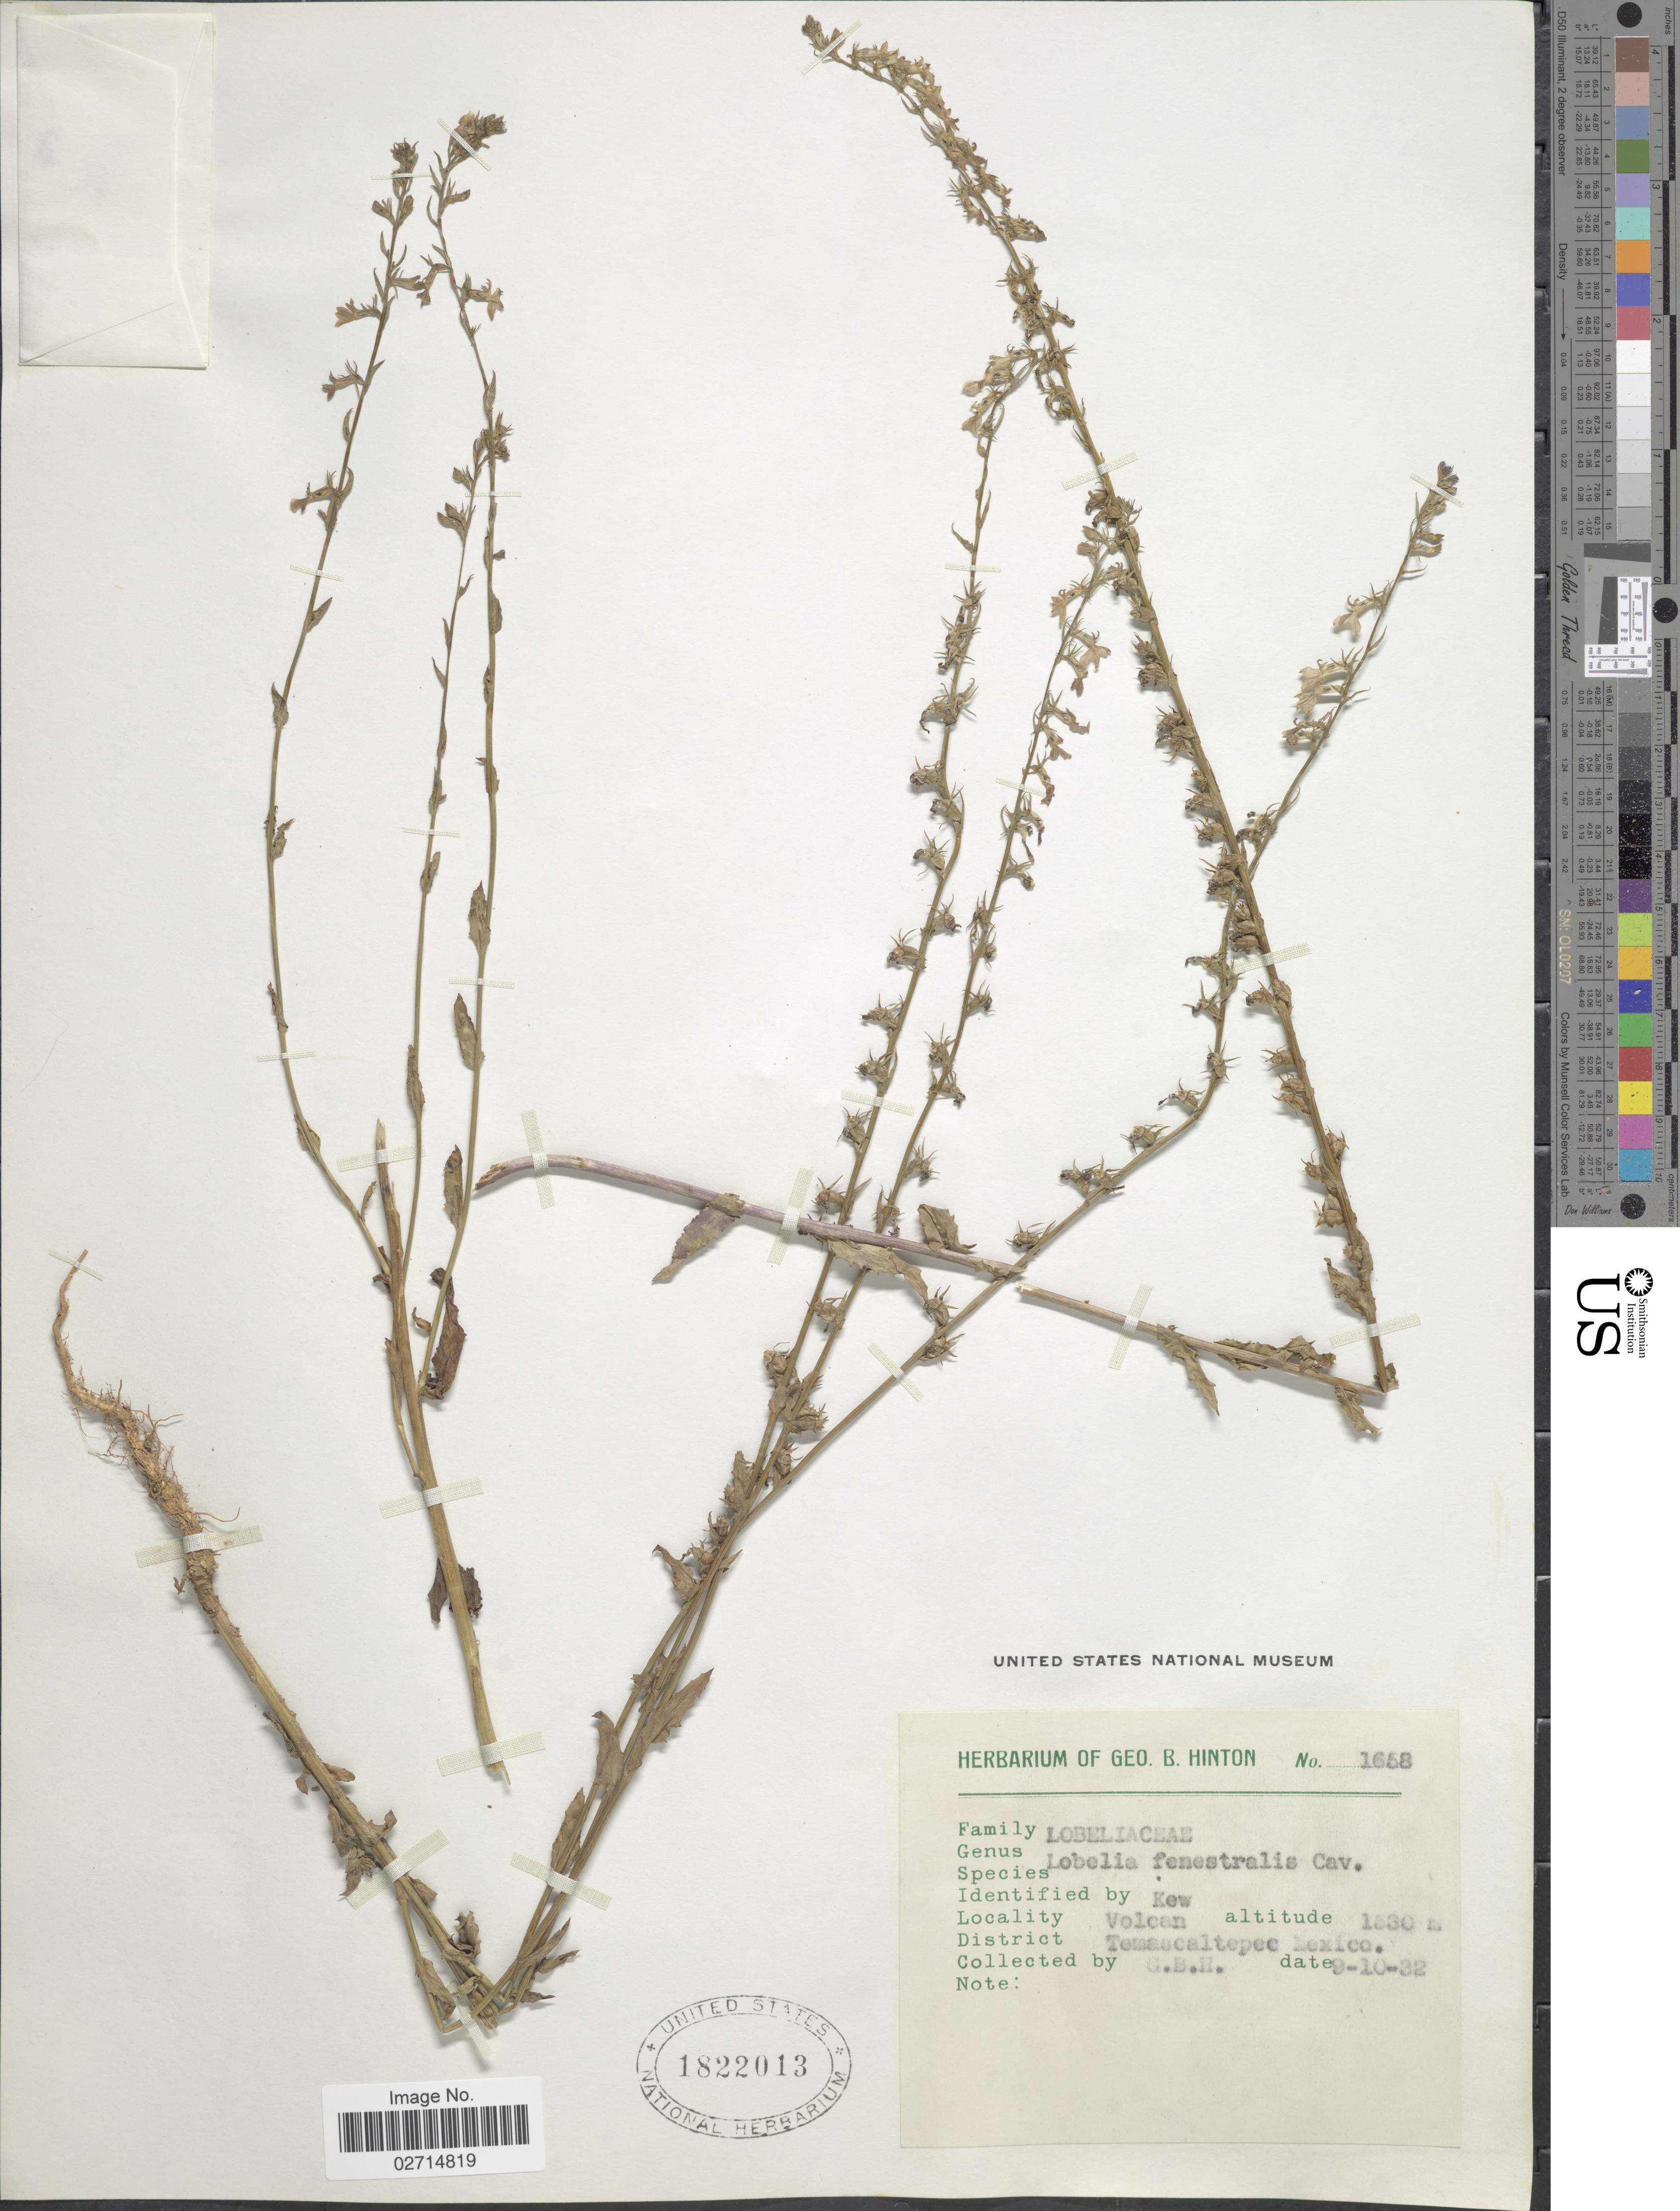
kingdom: Plantae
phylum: Tracheophyta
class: Magnoliopsida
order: Asterales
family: Campanulaceae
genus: Lobelia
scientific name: Lobelia fenestralis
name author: Cav.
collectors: G. B. Hinton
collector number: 1658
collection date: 1932-09-10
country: Mexico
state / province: México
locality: Volcan. District: Temascaltepec.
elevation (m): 1630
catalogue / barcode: US 1822013